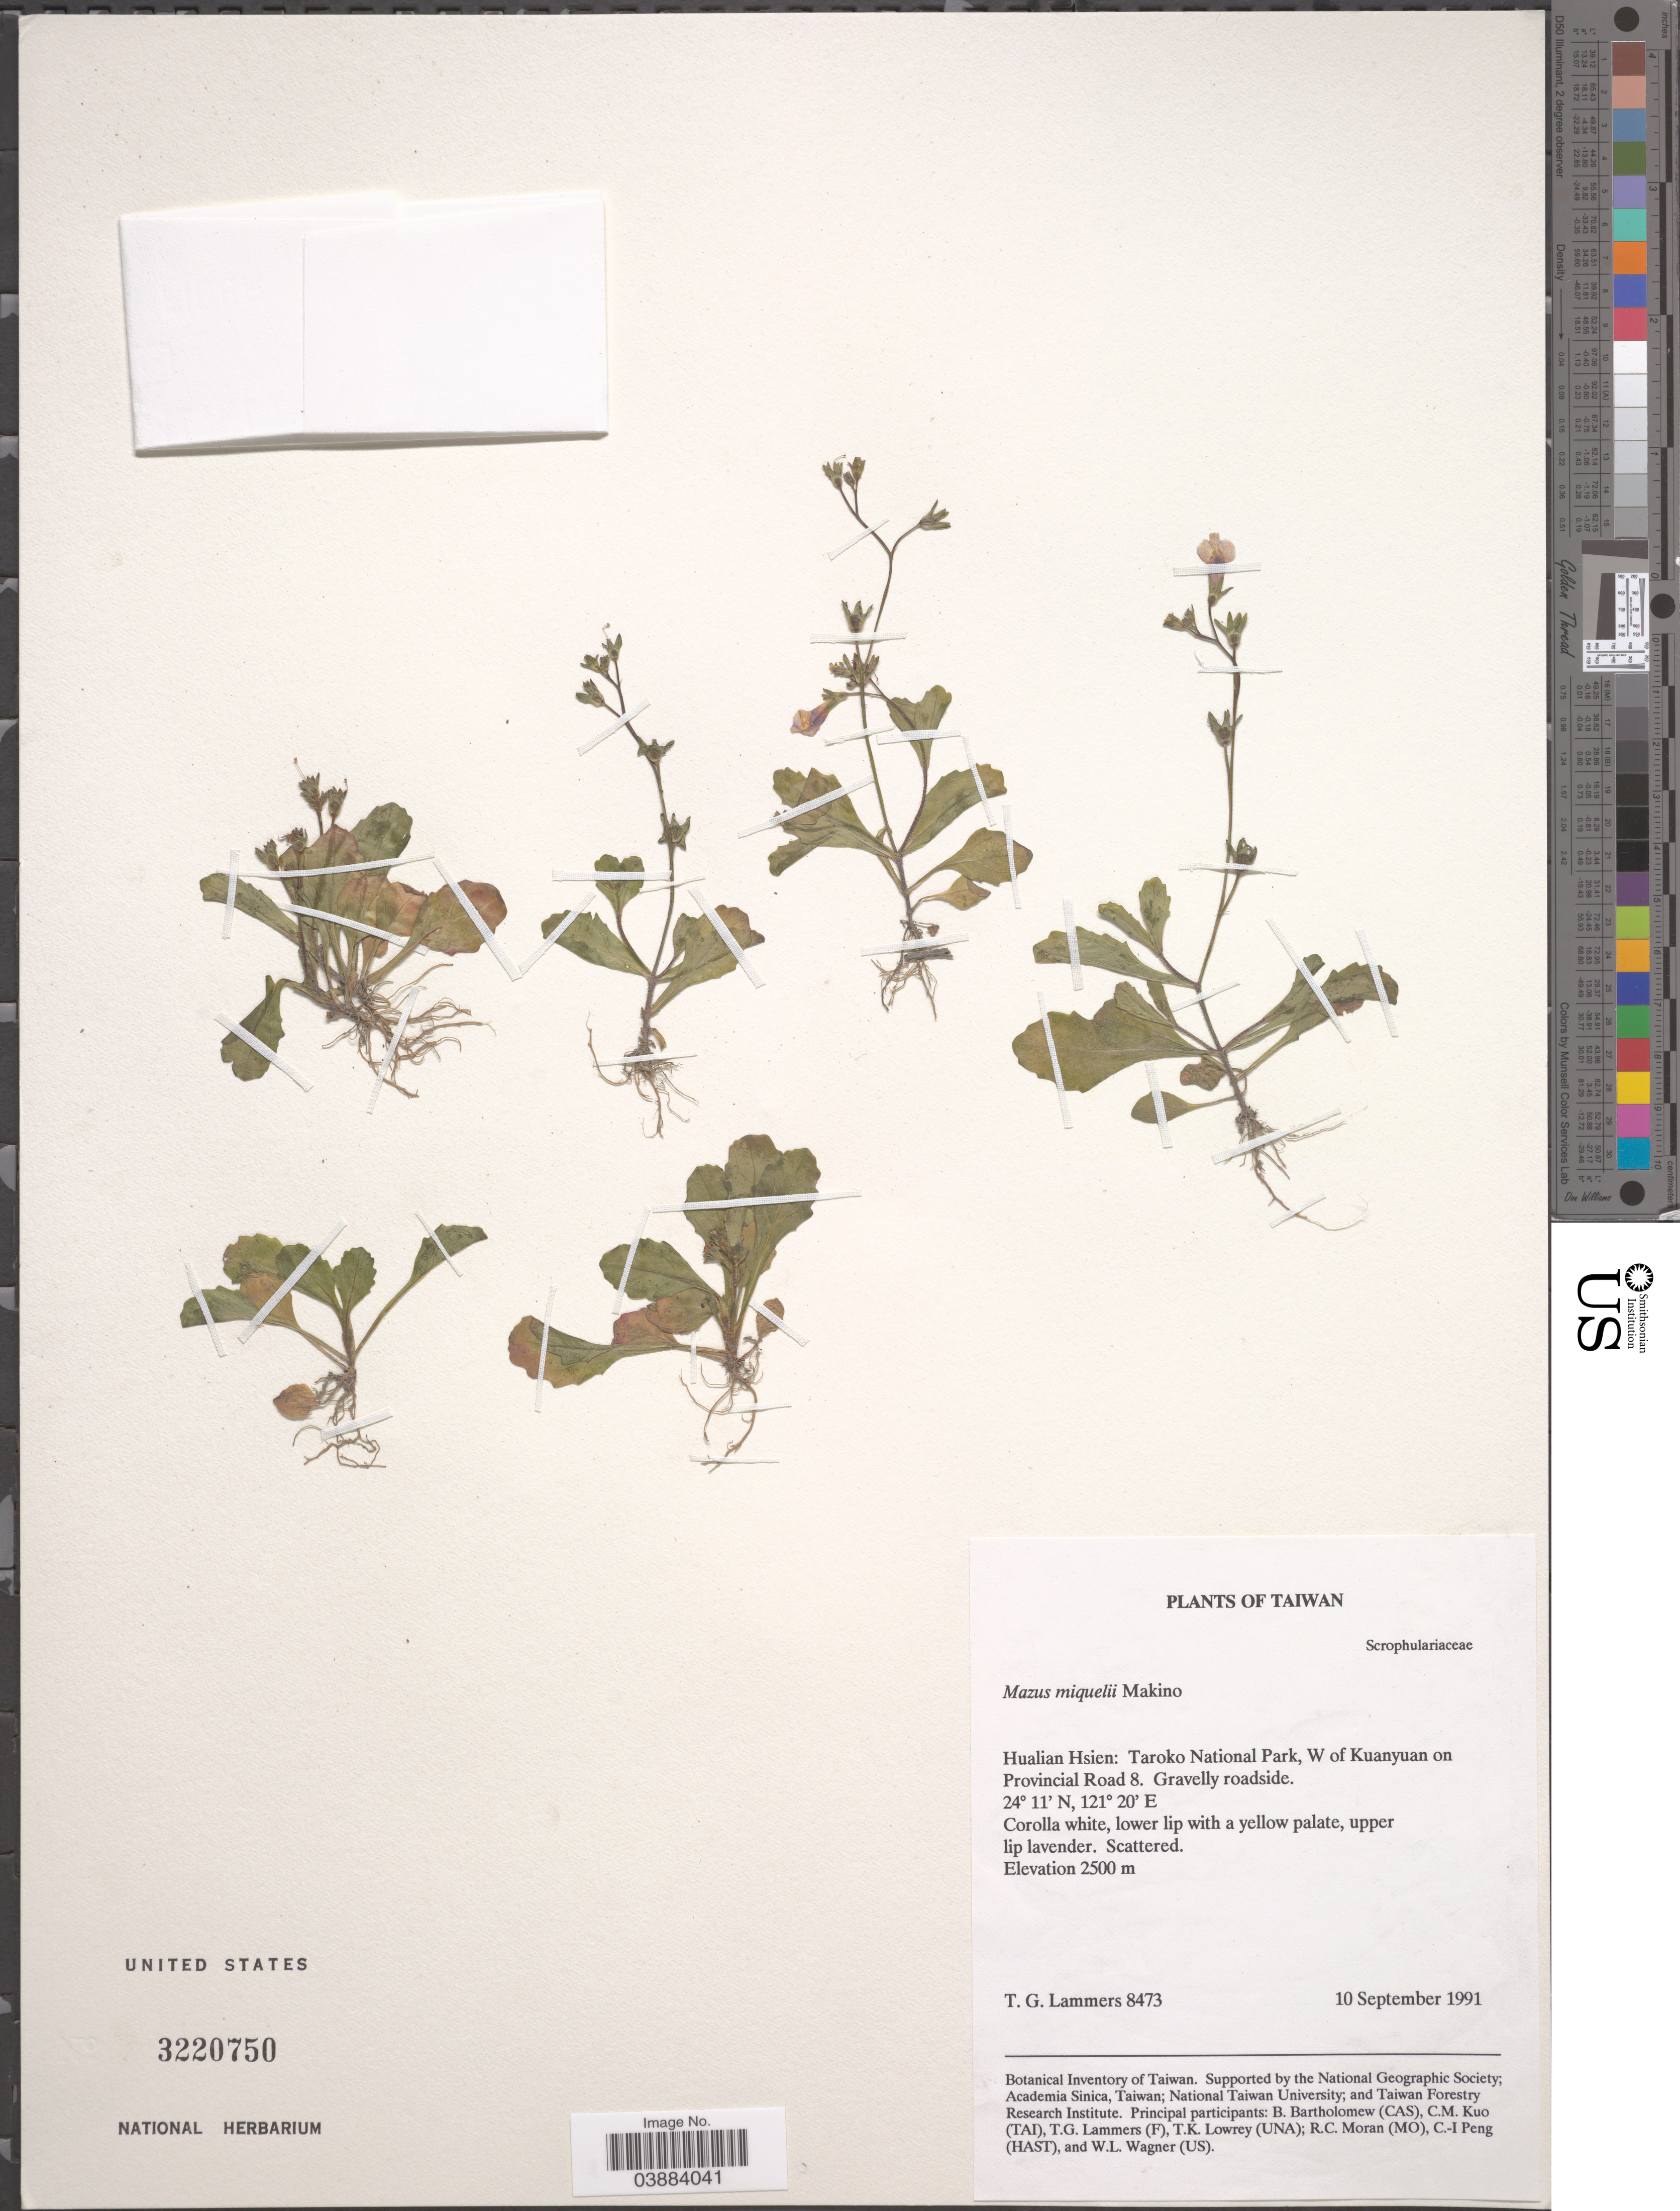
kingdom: Plantae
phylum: Tracheophyta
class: Magnoliopsida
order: Lamiales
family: Mazaceae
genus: Mazus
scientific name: Mazus miquelii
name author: Makino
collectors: T. Lammers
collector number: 8473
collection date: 1991-09-10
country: Taiwan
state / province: Hualien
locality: Hualien Hsien: Taroko National Park, W of Kuanyuan on Provincial Road 8.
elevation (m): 2500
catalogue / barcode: US 3220750